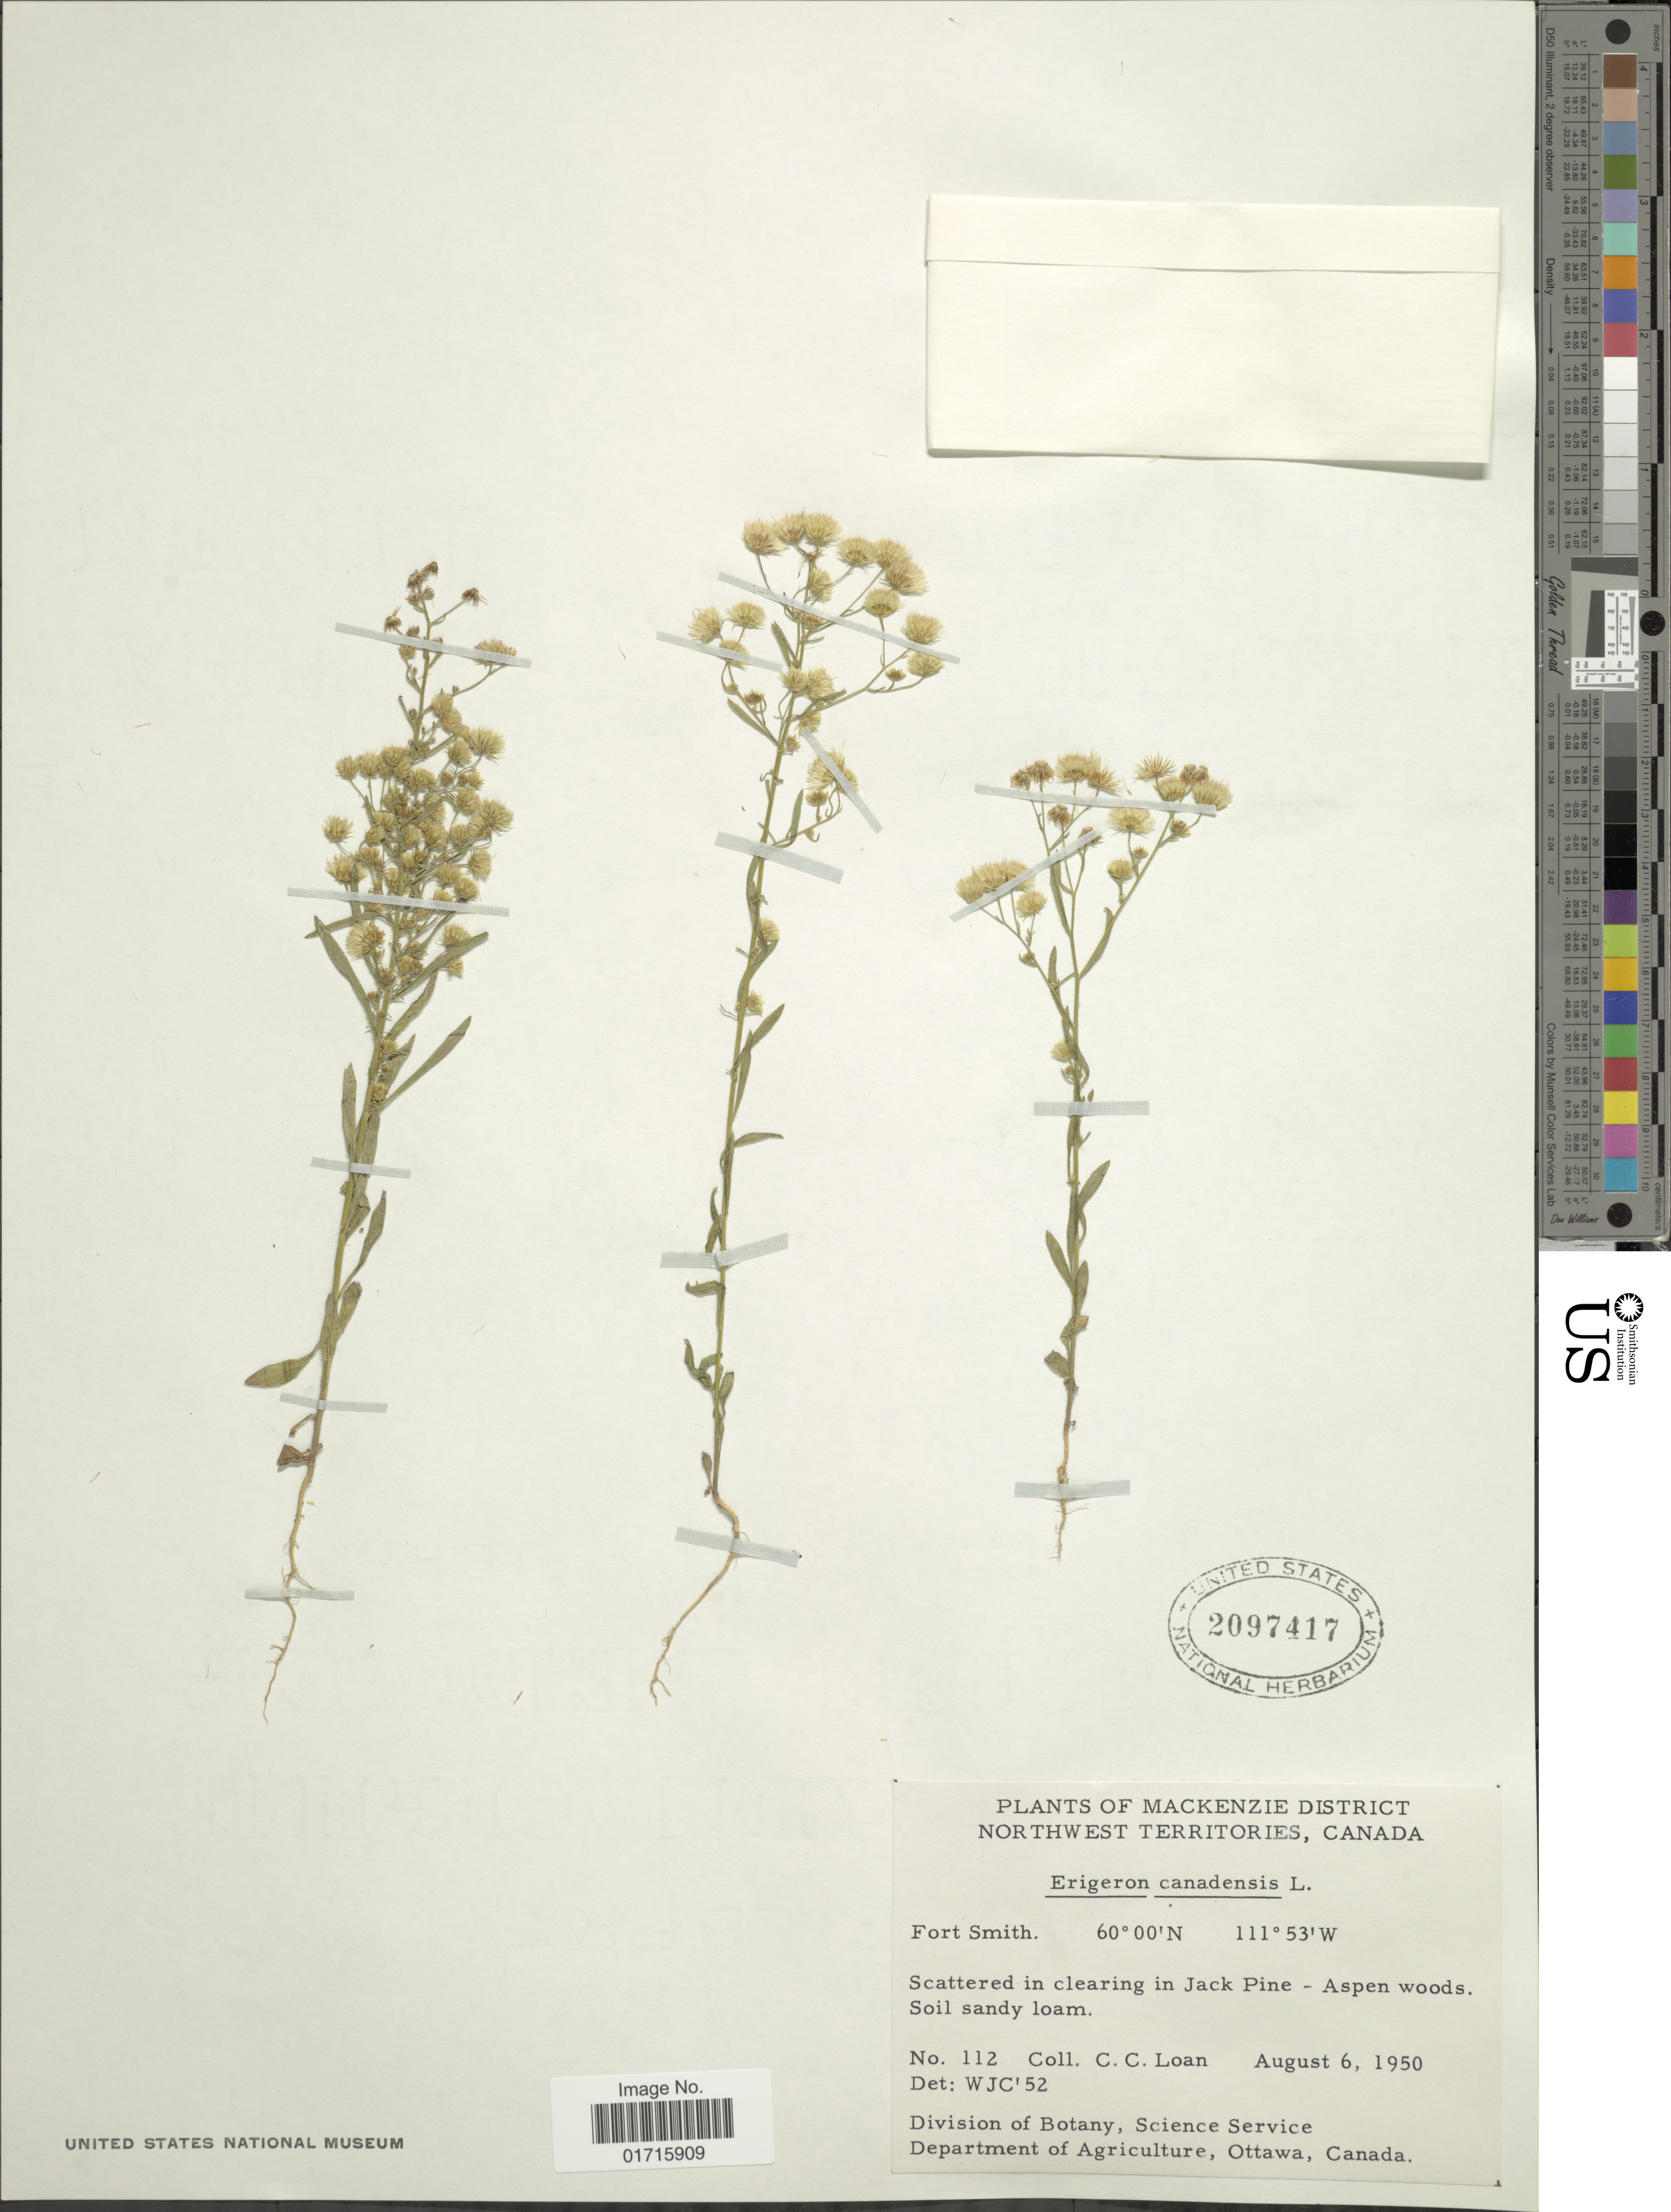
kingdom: Plantae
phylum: Tracheophyta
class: Magnoliopsida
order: Asterales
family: Asteraceae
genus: Conyza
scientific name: Conyza canadensis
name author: (L.) Cronq.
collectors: C. Loan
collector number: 112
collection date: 1950-08-06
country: Canada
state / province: Northwest Territories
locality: Mackenzie District. Northwest Territories, Canada. Scattered in clearing in Jack Pine-Aspen woods.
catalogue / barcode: US 2097417